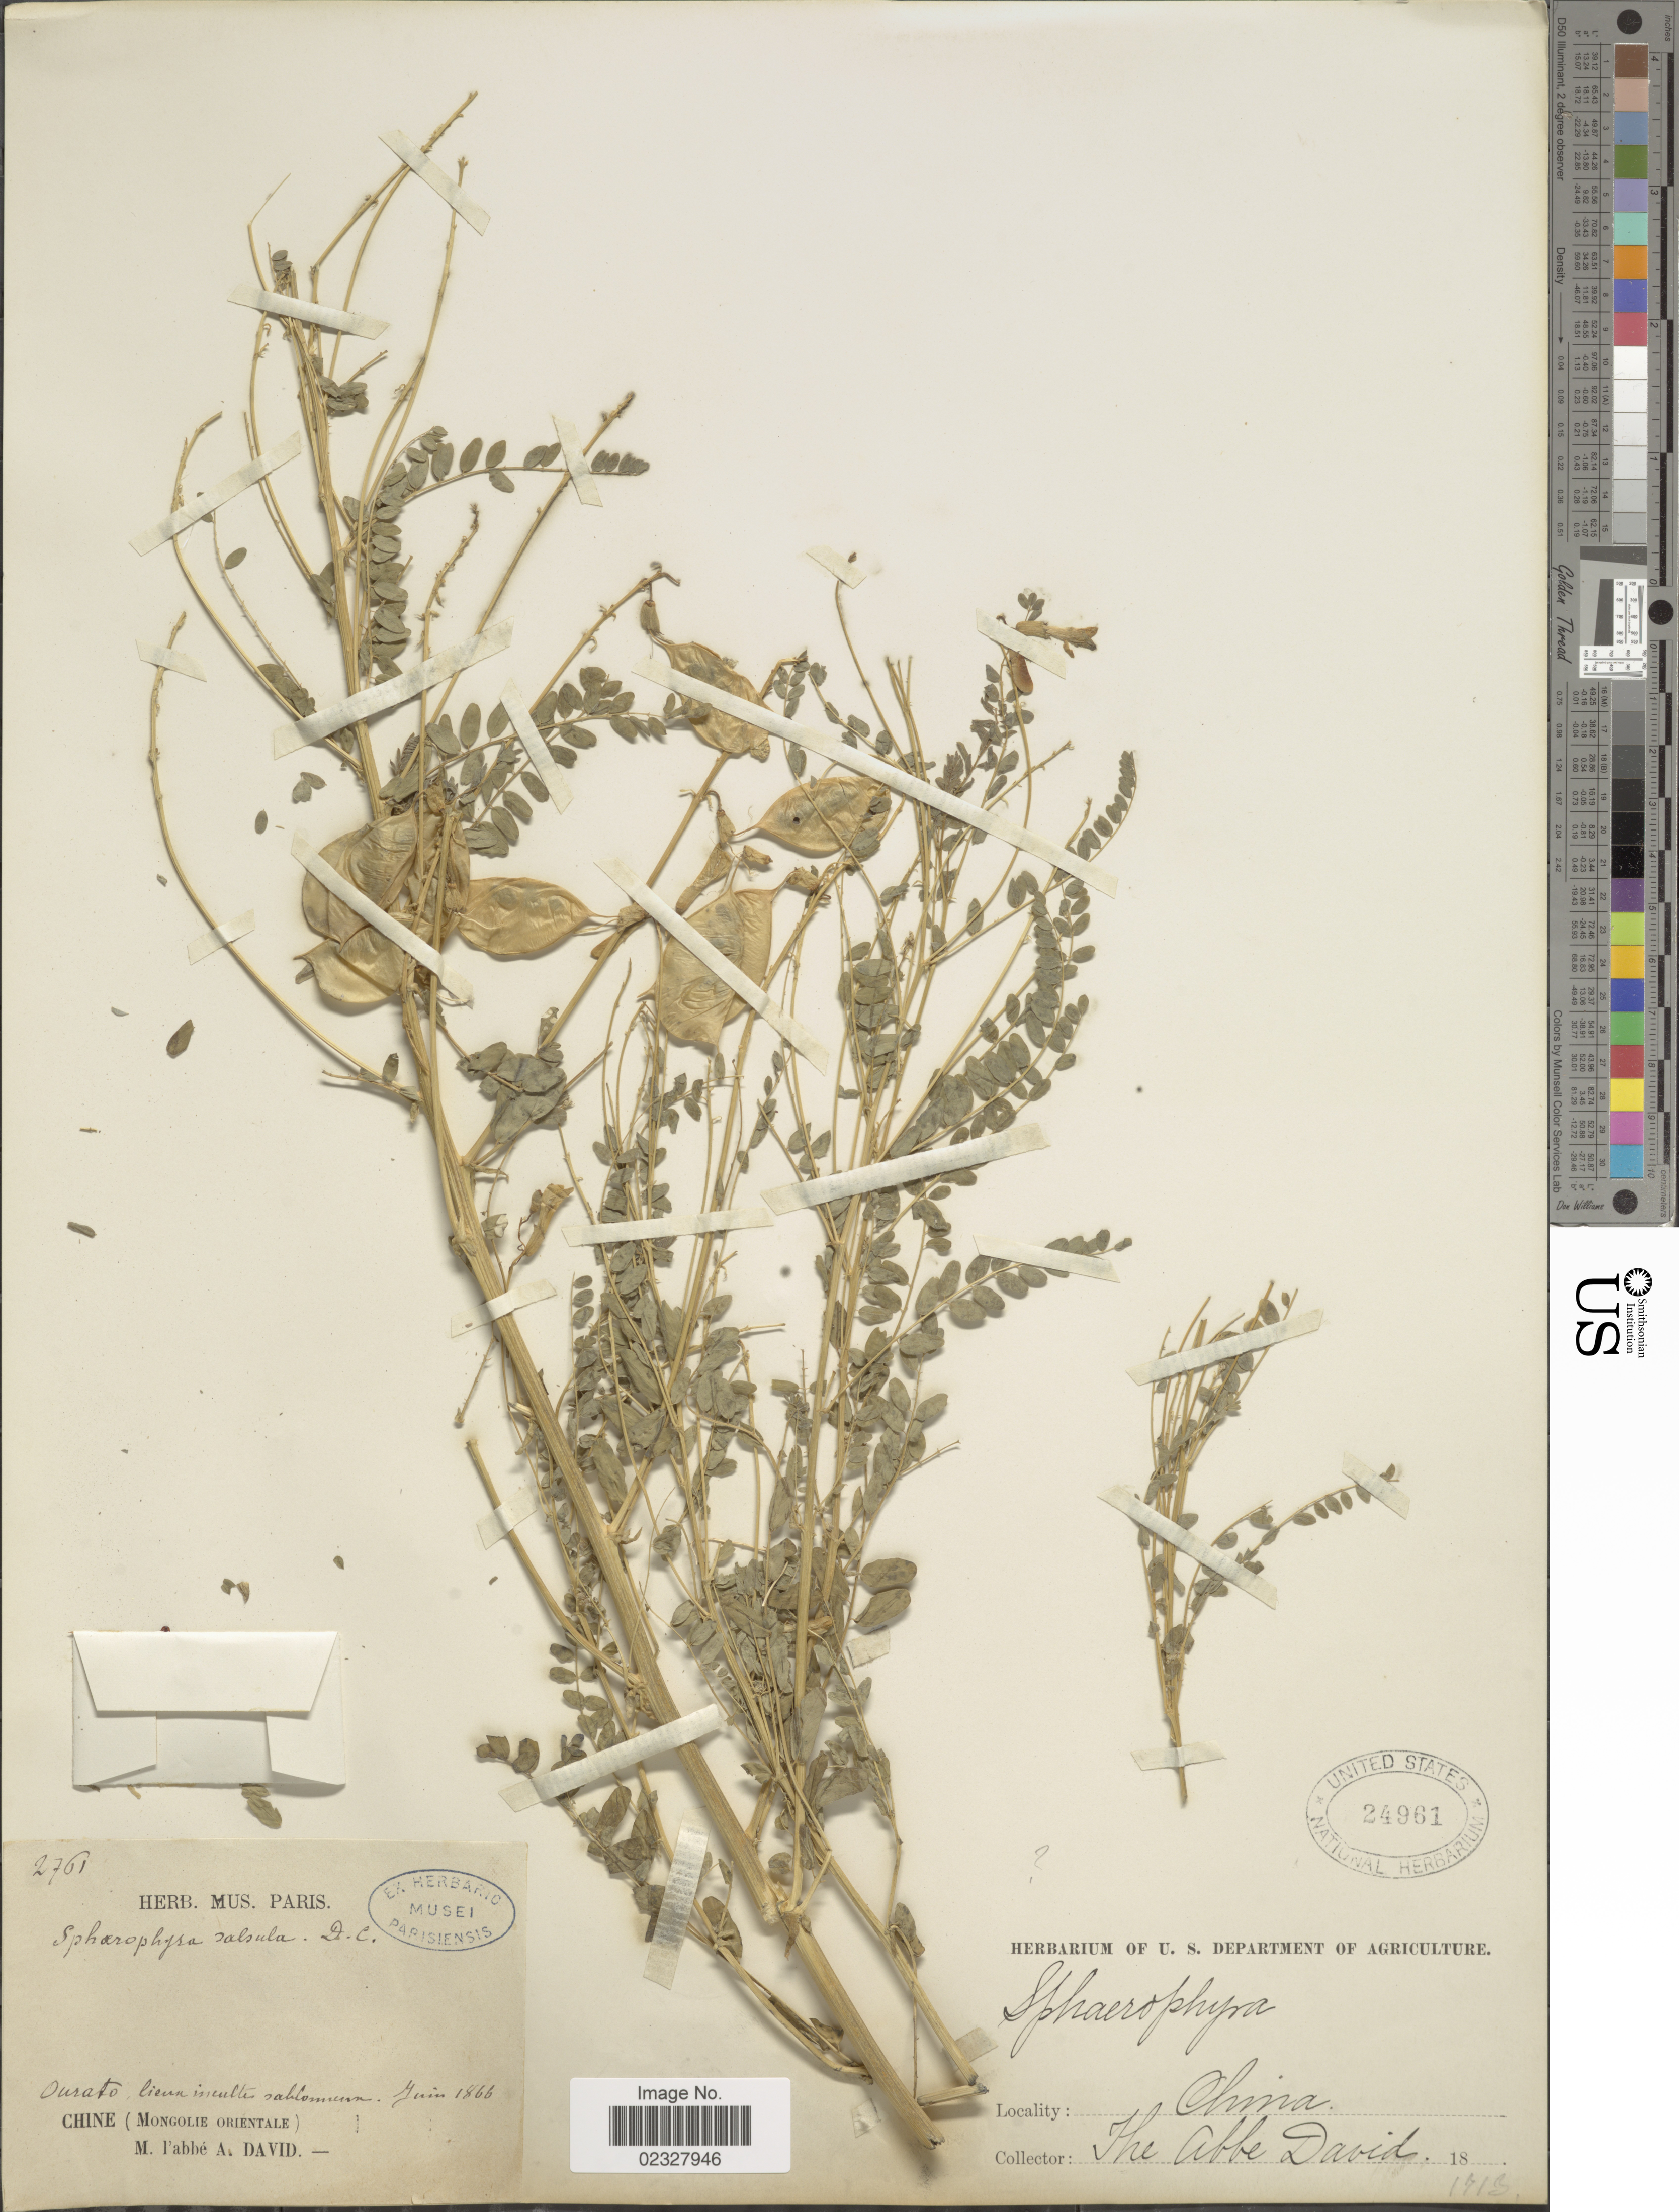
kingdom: Plantae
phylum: Tracheophyta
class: Magnoliopsida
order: Fabales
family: Fabaceae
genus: Sphaerophysa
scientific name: Sphaerophysa salsula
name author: (Pall.) DC.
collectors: M. David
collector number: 2761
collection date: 1866-06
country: China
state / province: Nei Monggol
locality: Ourato, liena incultes sahlomenn( (Mongolie Orientale)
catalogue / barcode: US 24961